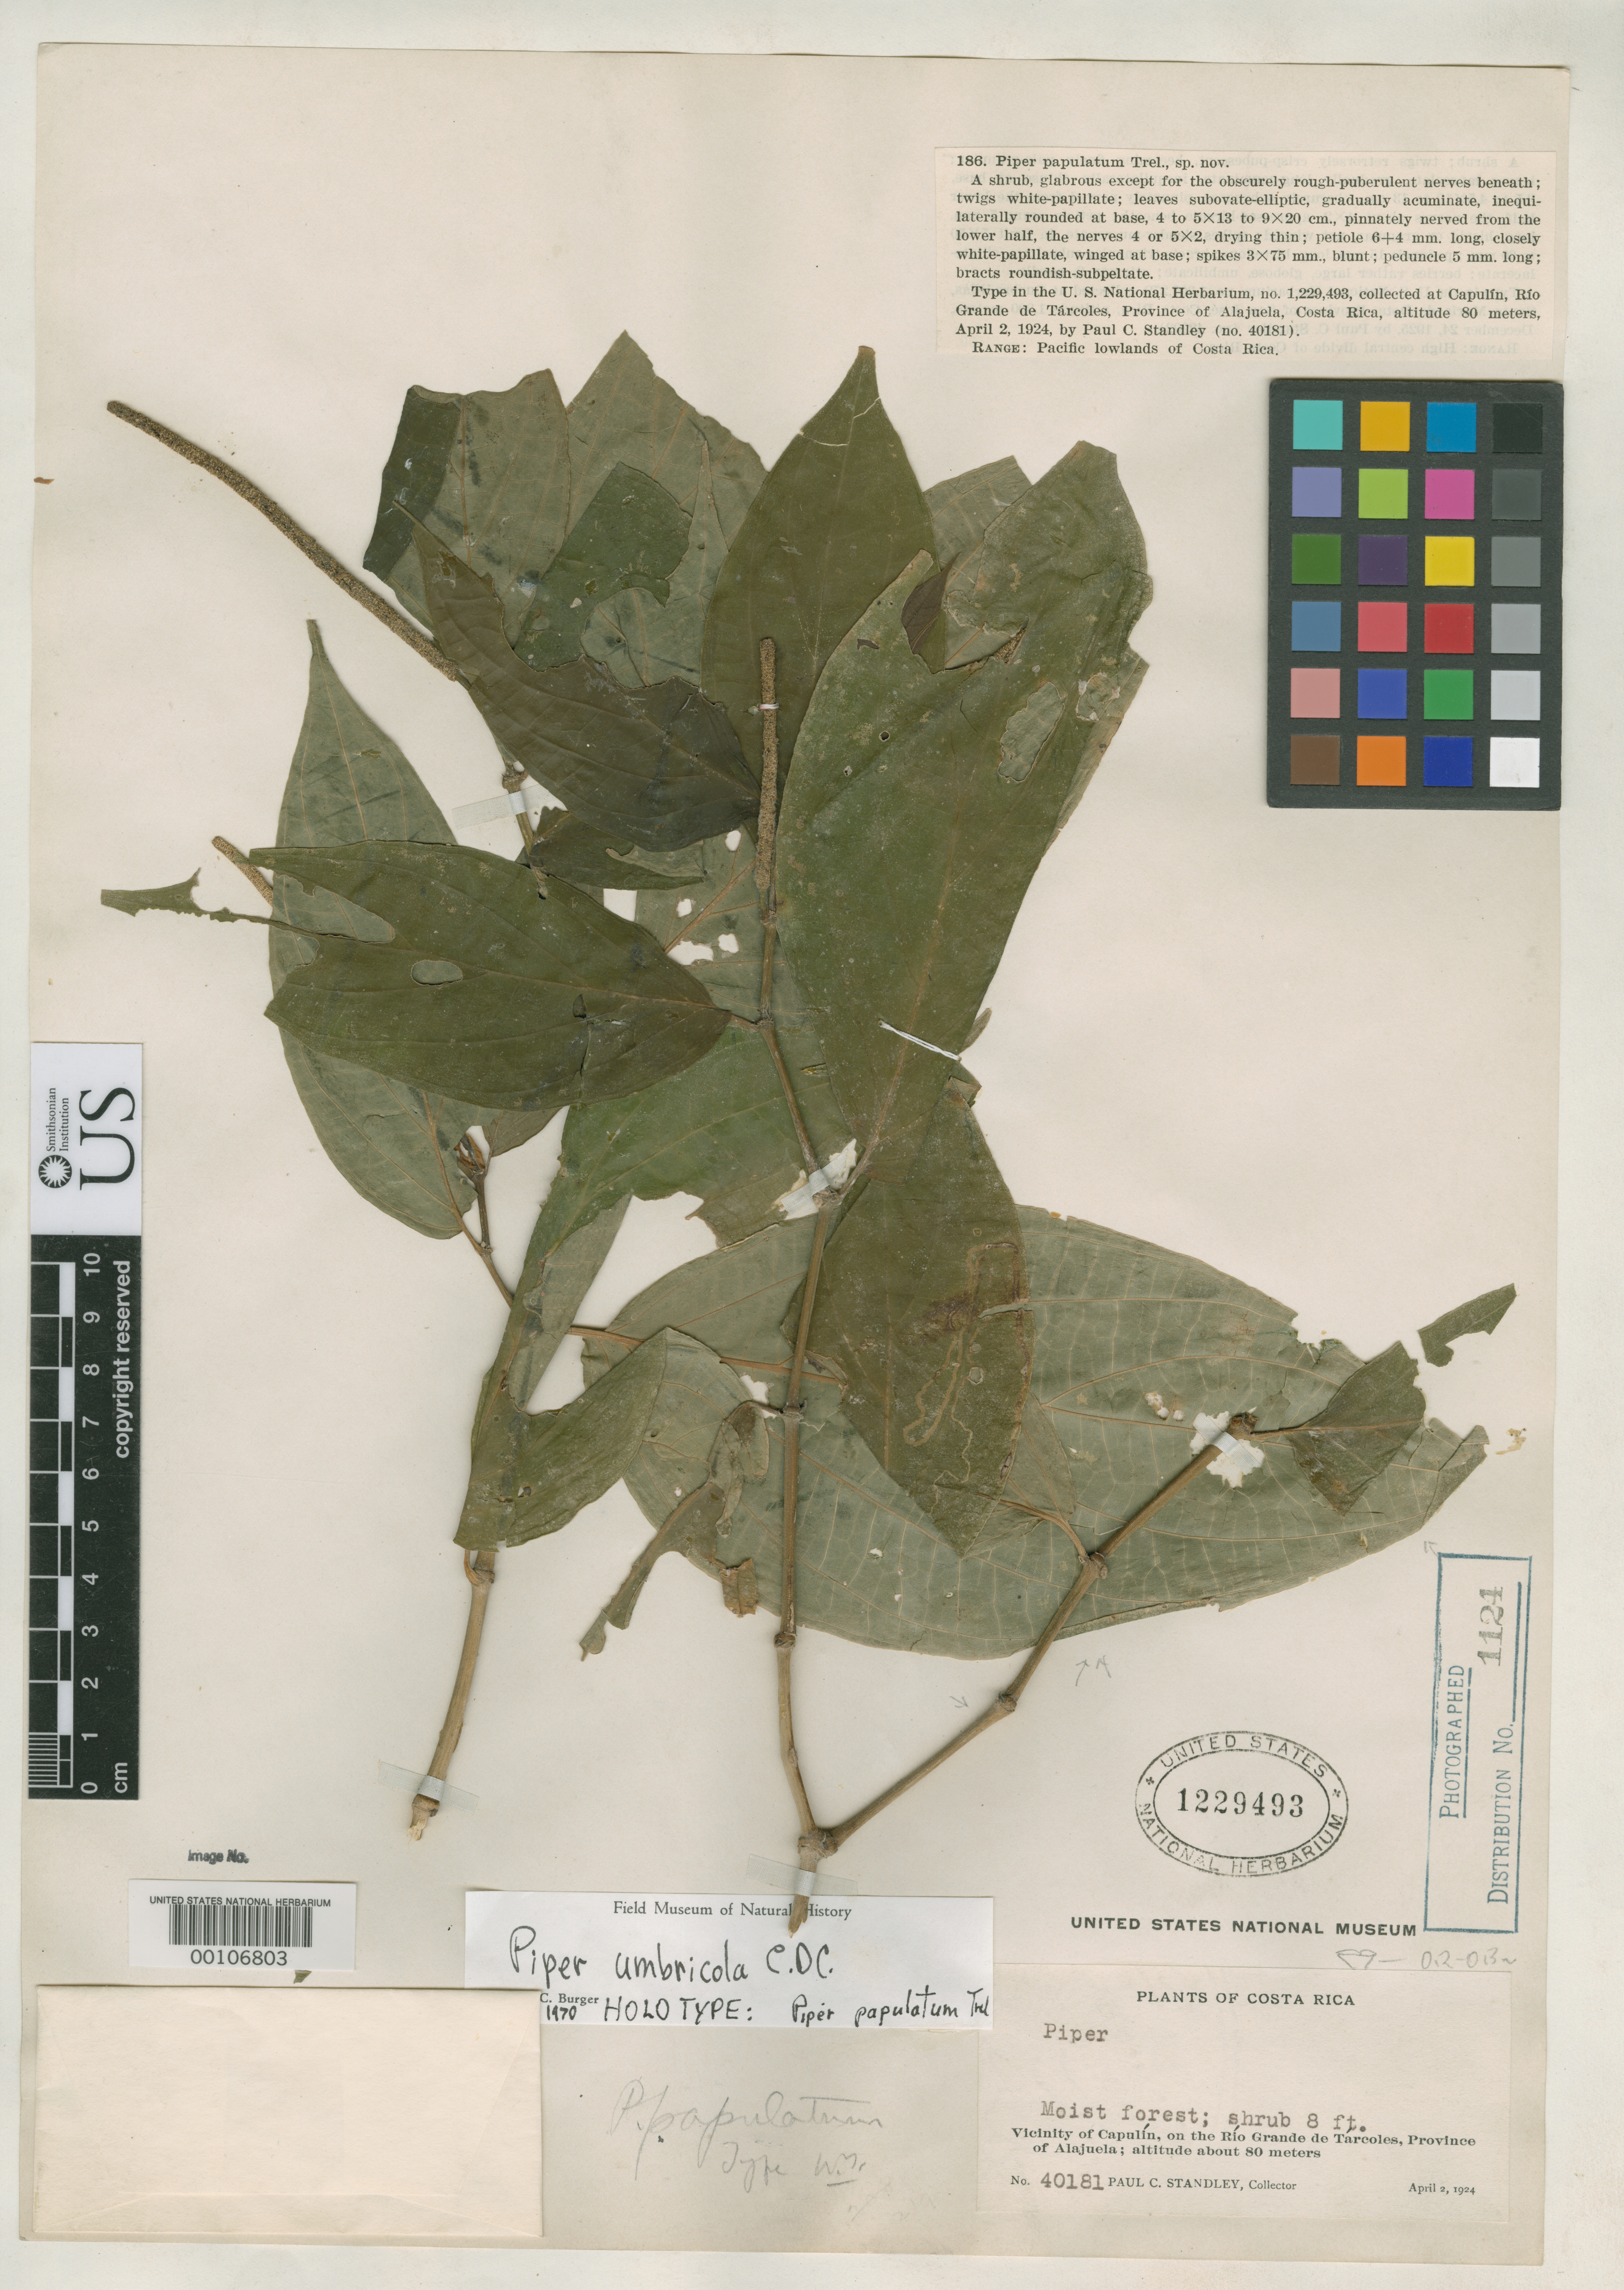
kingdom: Plantae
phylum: Tracheophyta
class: Magnoliopsida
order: Piperales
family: Piperaceae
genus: Piper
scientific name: Piper papulatum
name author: Trel.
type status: Holotype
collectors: P. C. Standley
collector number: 40181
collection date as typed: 02 Apr 1924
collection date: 1924-04-02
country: Costa Rica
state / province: Alajuela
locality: Vicinity of Capulín, on the Río Grande de Tárcoles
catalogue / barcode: US 1229493